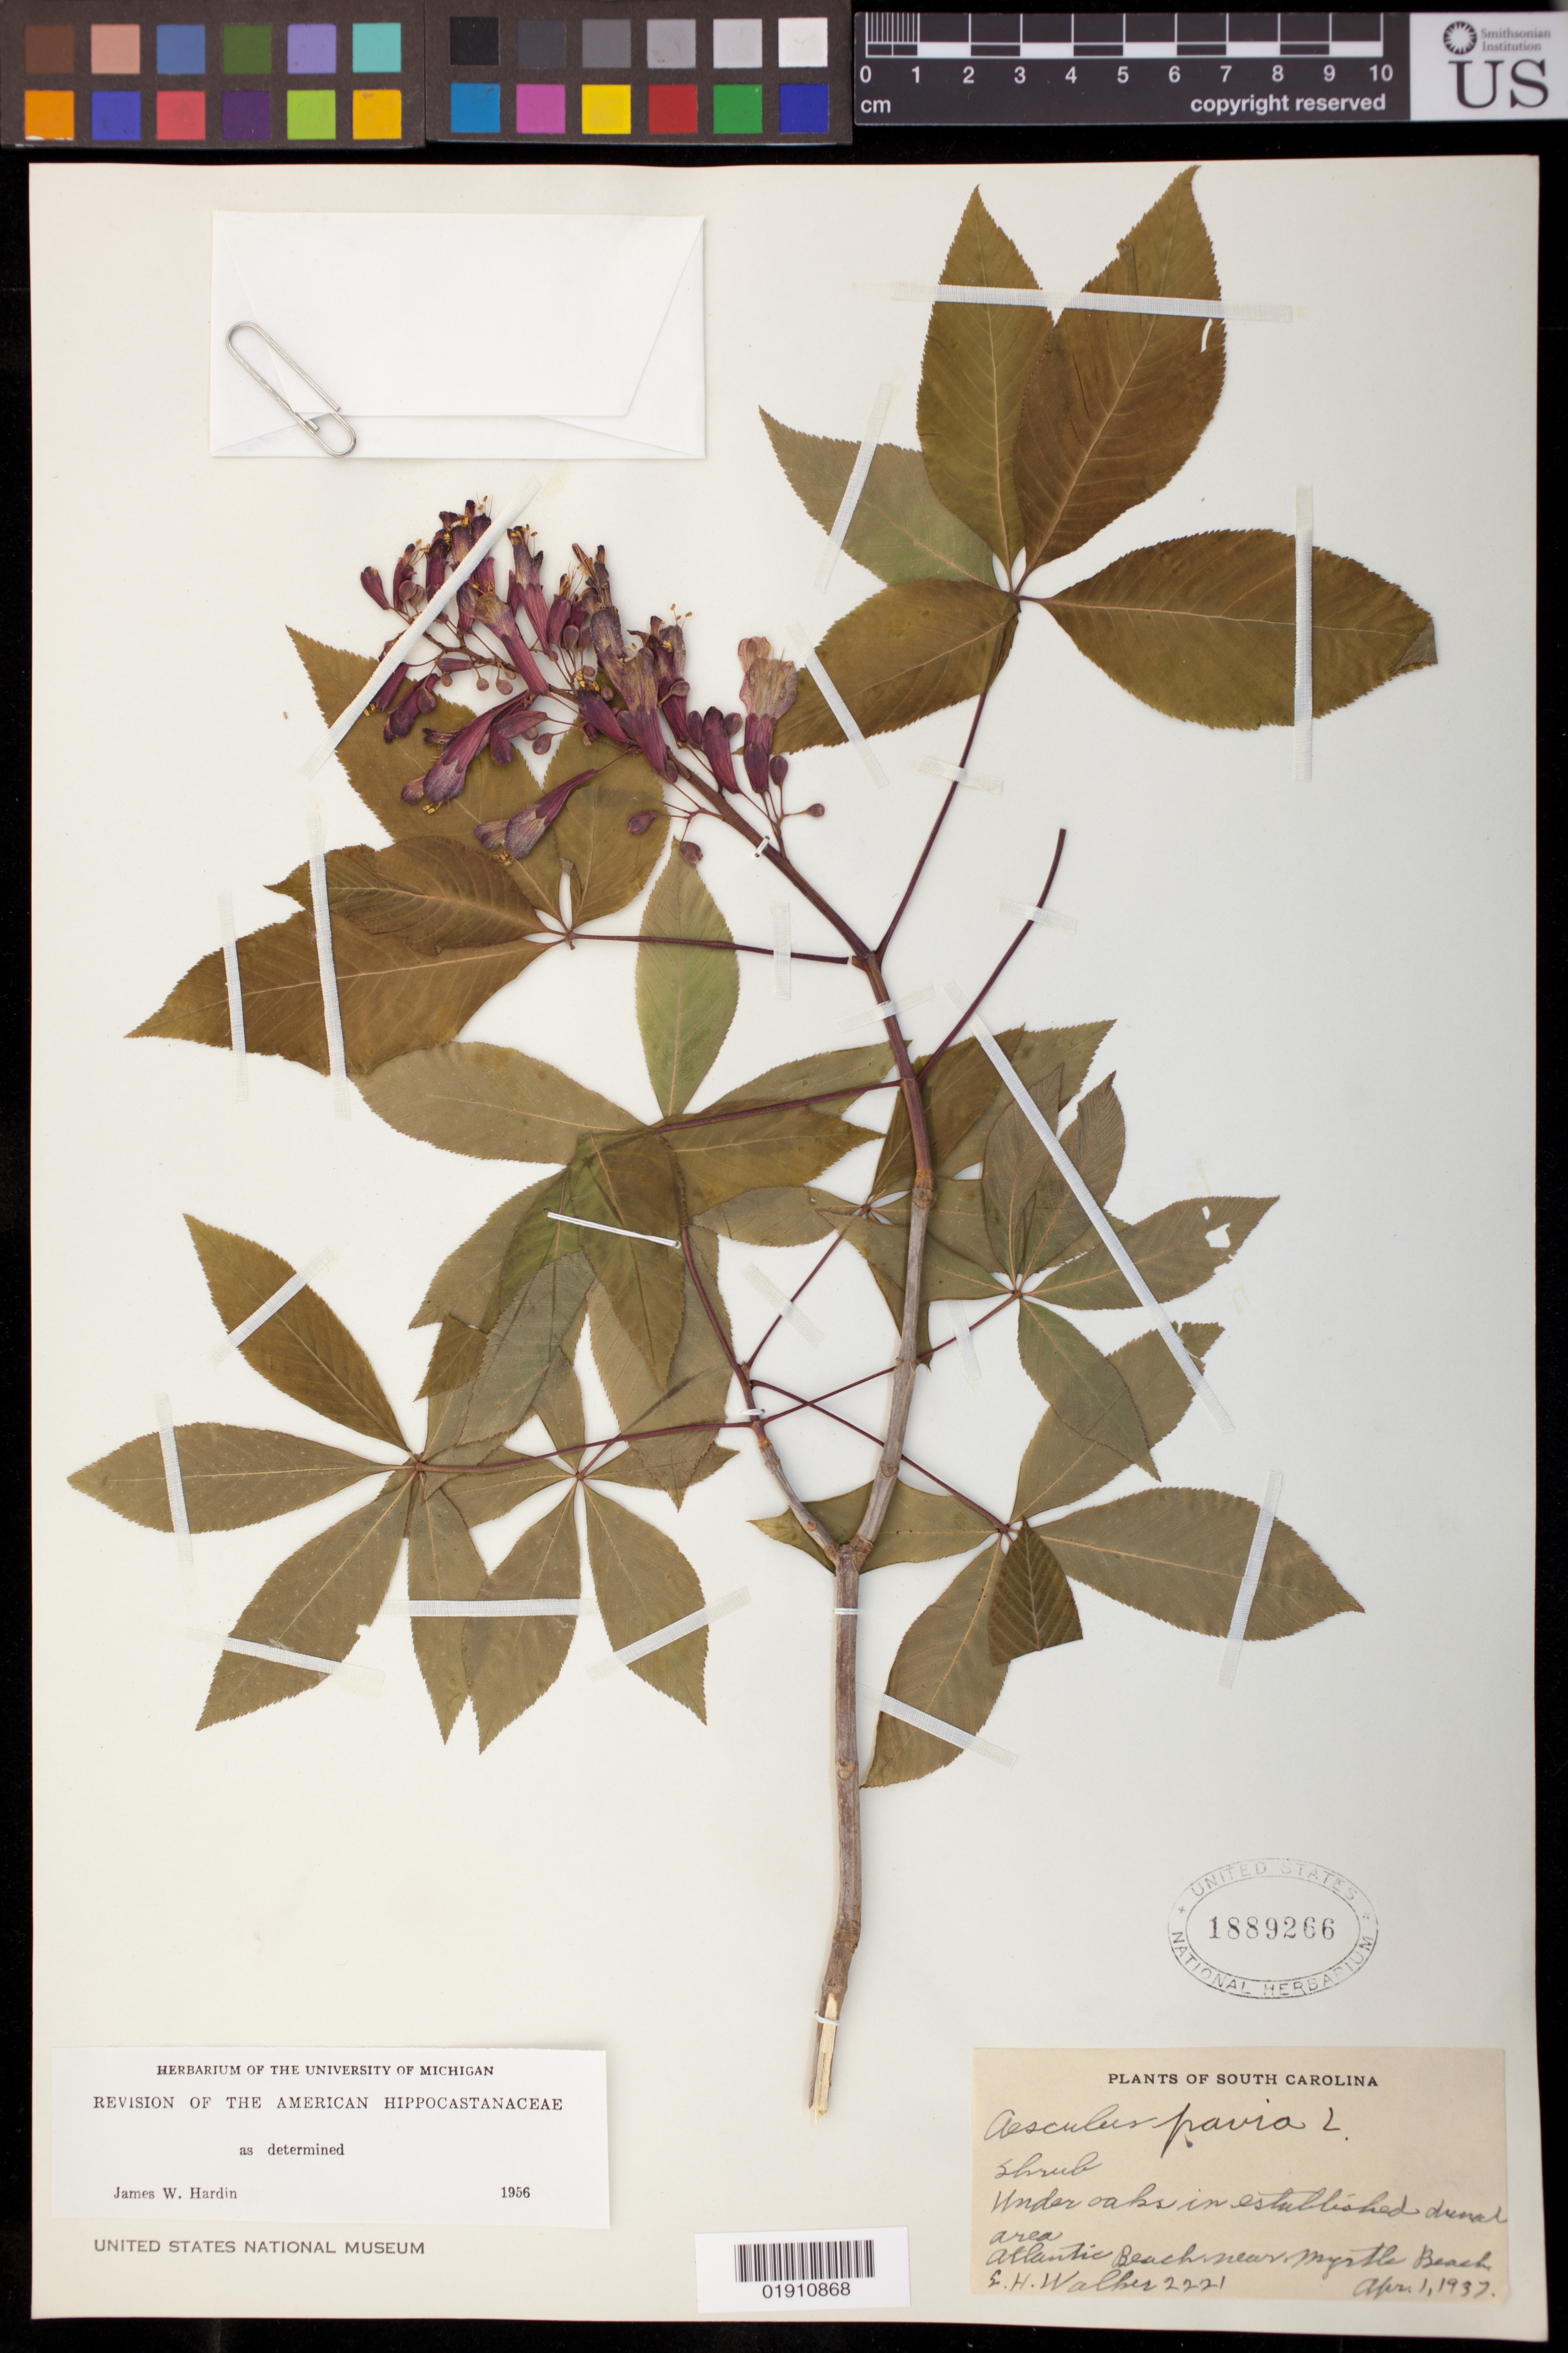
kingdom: Plantae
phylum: Tracheophyta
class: Magnoliopsida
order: Sapindales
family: Sapindaceae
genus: Aesculus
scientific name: Aesculus pavia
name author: L.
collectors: E. H. Walker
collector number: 2221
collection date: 1937-04-01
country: United States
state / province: South Carolina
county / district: Horry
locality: Atlantic Beach near Myrtle Beach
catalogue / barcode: US 1889266